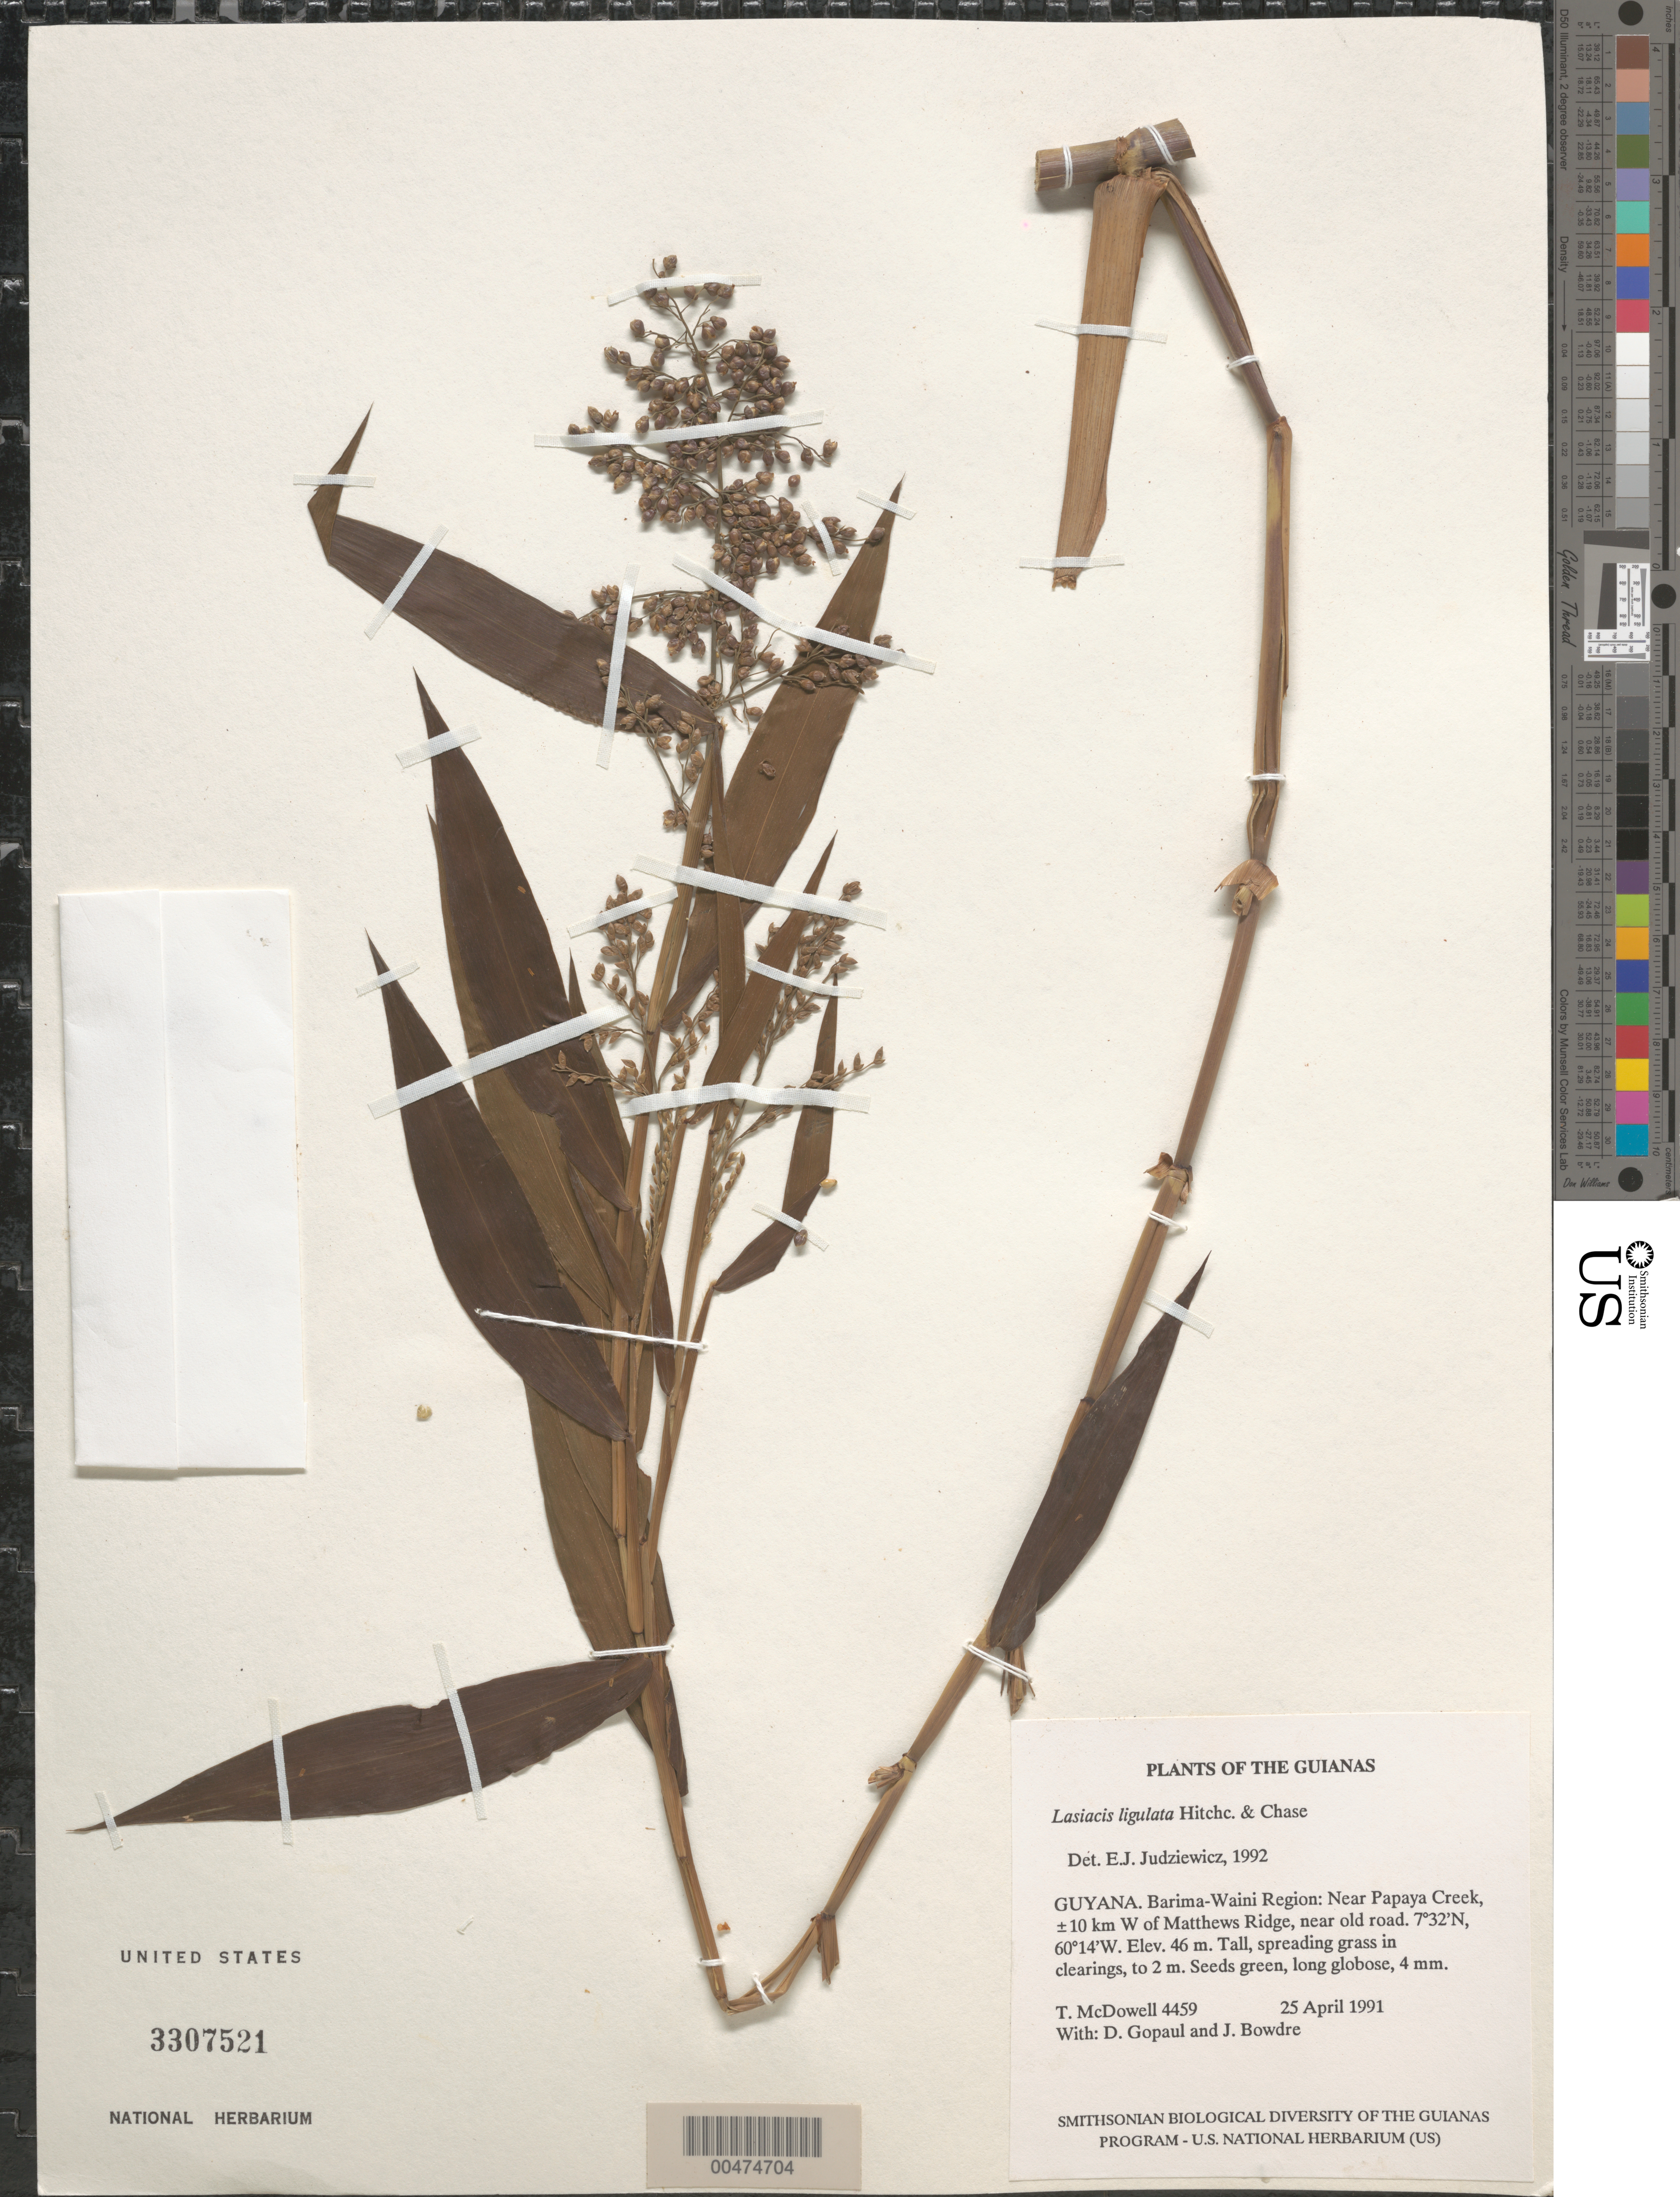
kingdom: Plantae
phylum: Tracheophyta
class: Liliopsida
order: Poales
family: Poaceae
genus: Lasiacis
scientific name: Lasiacis ligulata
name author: Hitchc. & Chase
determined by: Judziewicz, E. J.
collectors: T. McDowell, D. Gopaul & J. Bowdre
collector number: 4459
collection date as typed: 25 April 1991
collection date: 1991-04-25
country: Guyana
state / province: Barima-Waini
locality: Near Papaya Creek, ±10 km W of Matthews Ridge, near old road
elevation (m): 46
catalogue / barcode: US 3307521